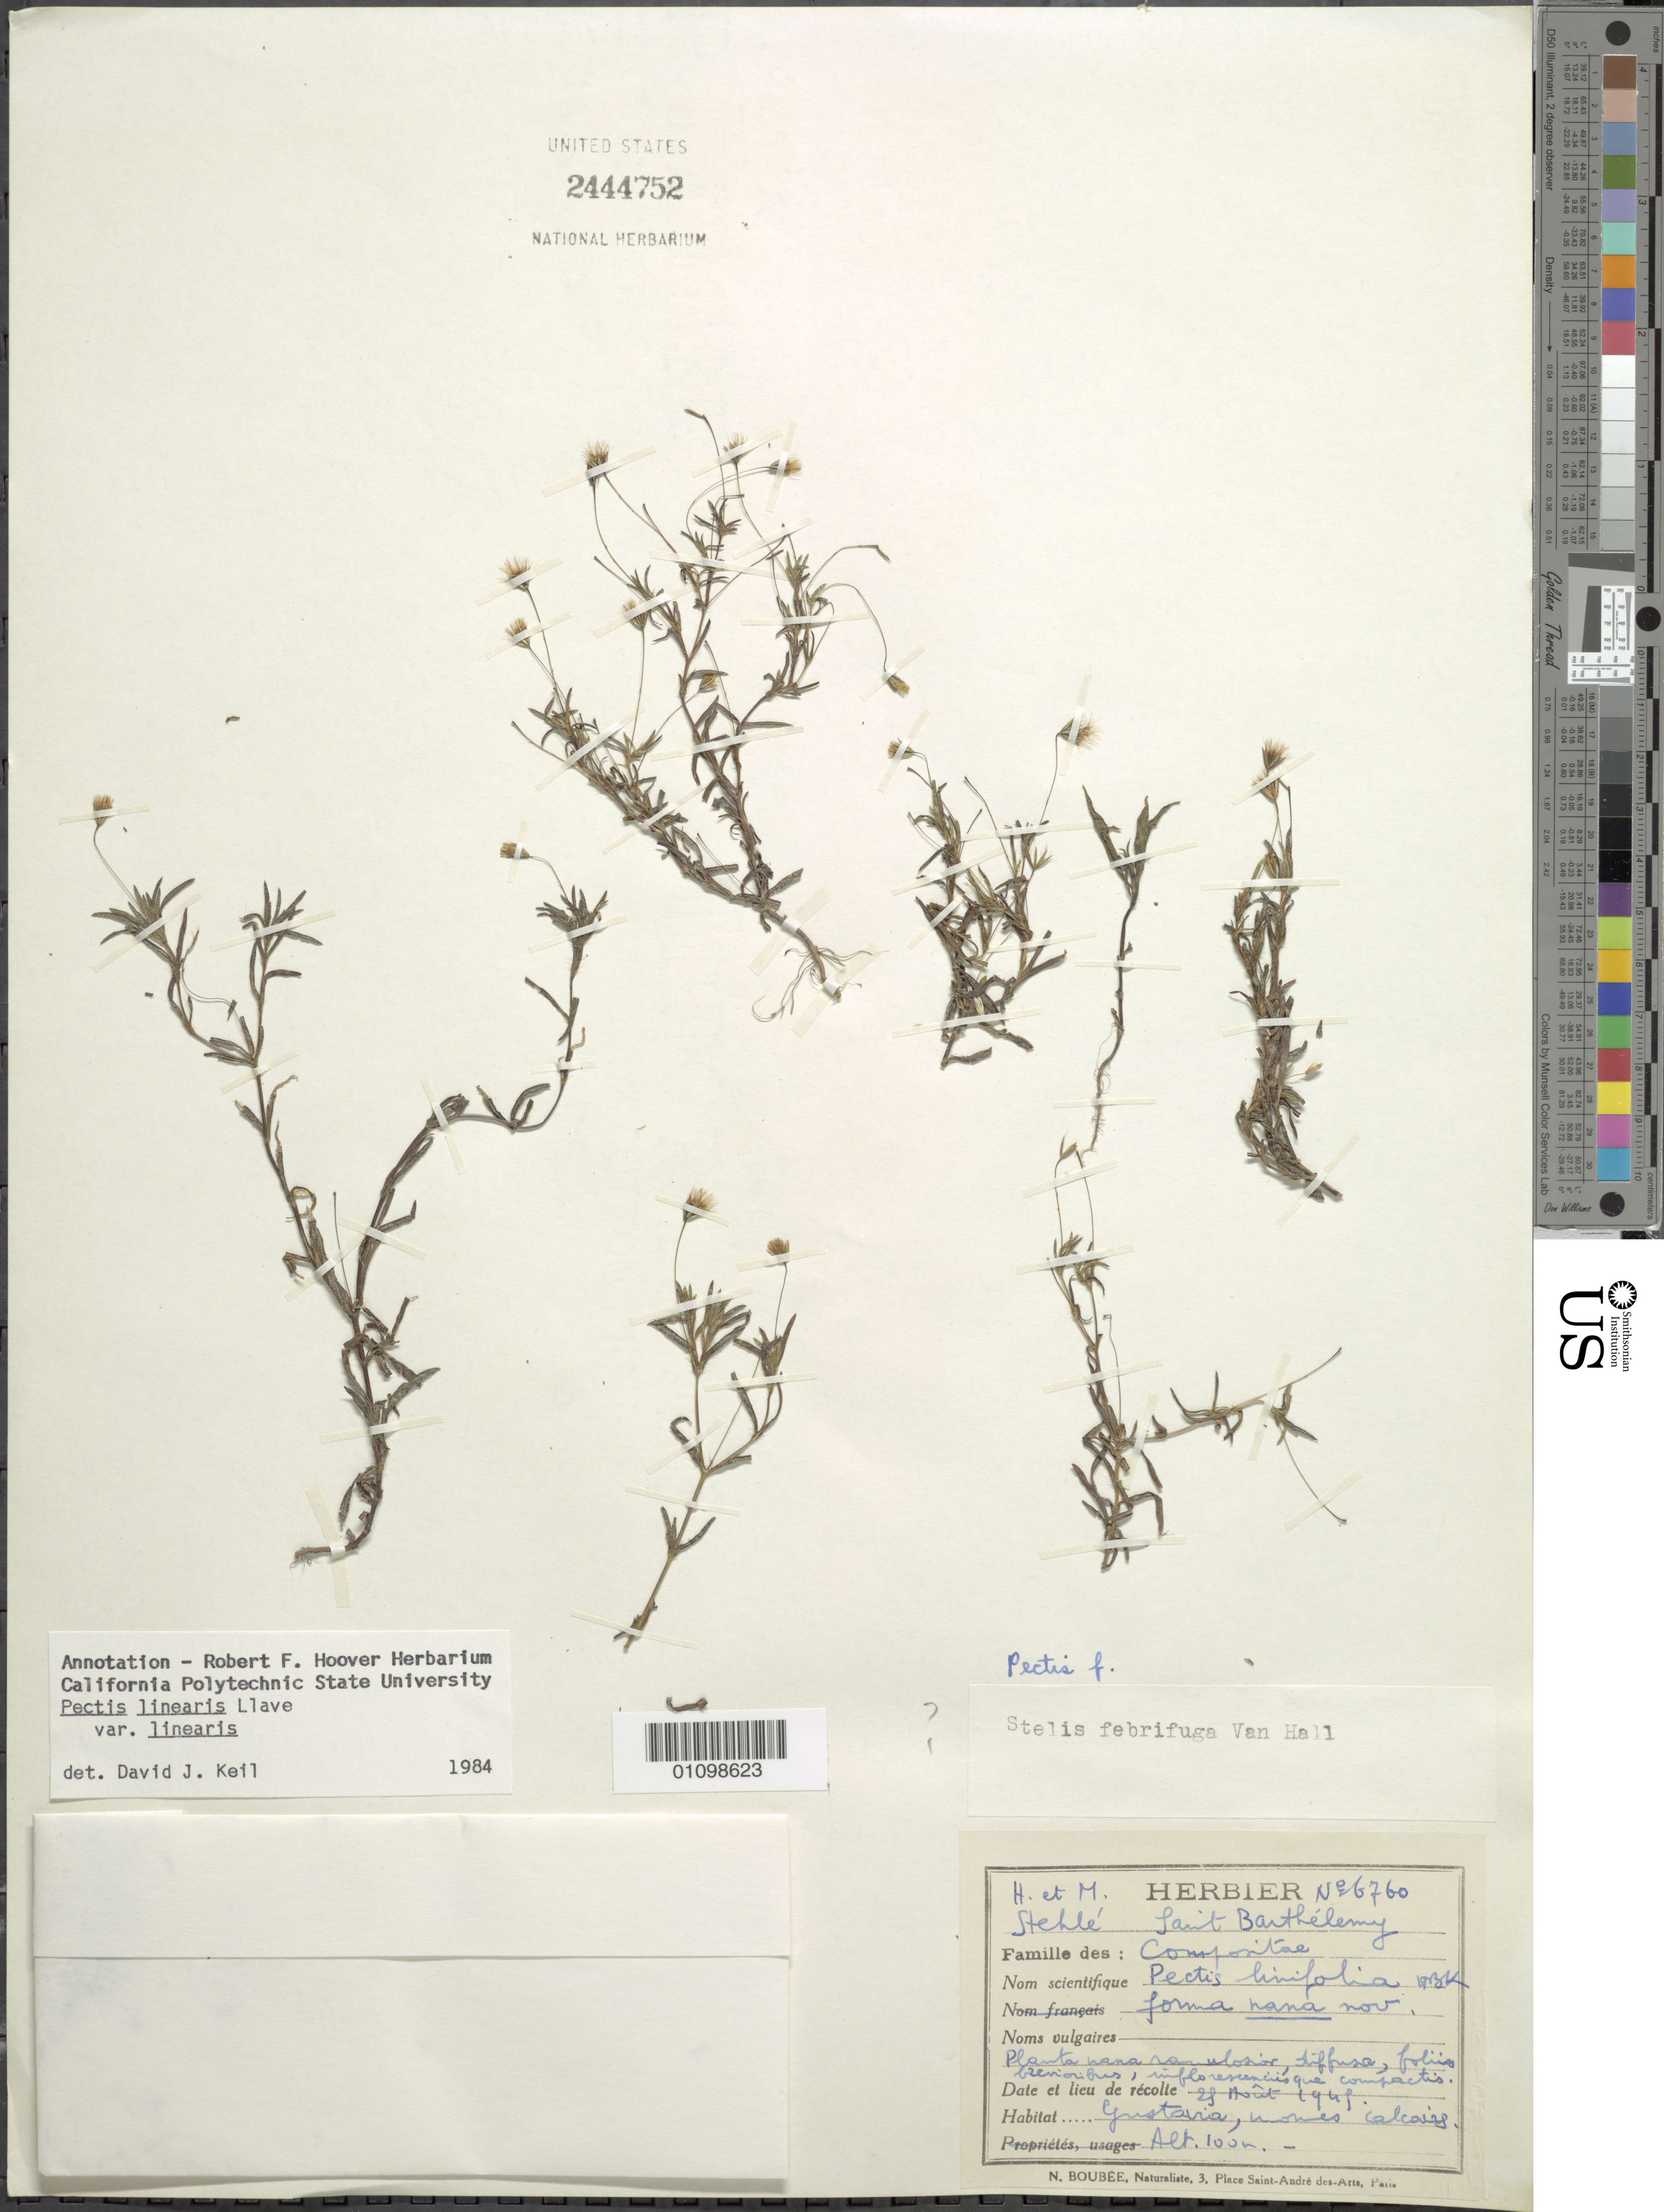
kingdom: Plantae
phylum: Tracheophyta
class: Magnoliopsida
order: Asterales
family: Asteraceae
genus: Pectis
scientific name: Pectis linearis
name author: La Llave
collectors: H. Stehlé & M. Stehlé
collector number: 6760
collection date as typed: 21 Nov 1941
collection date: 1941-11-21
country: Saint Barthélemy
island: St. Barthélemy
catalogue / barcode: US 2444752